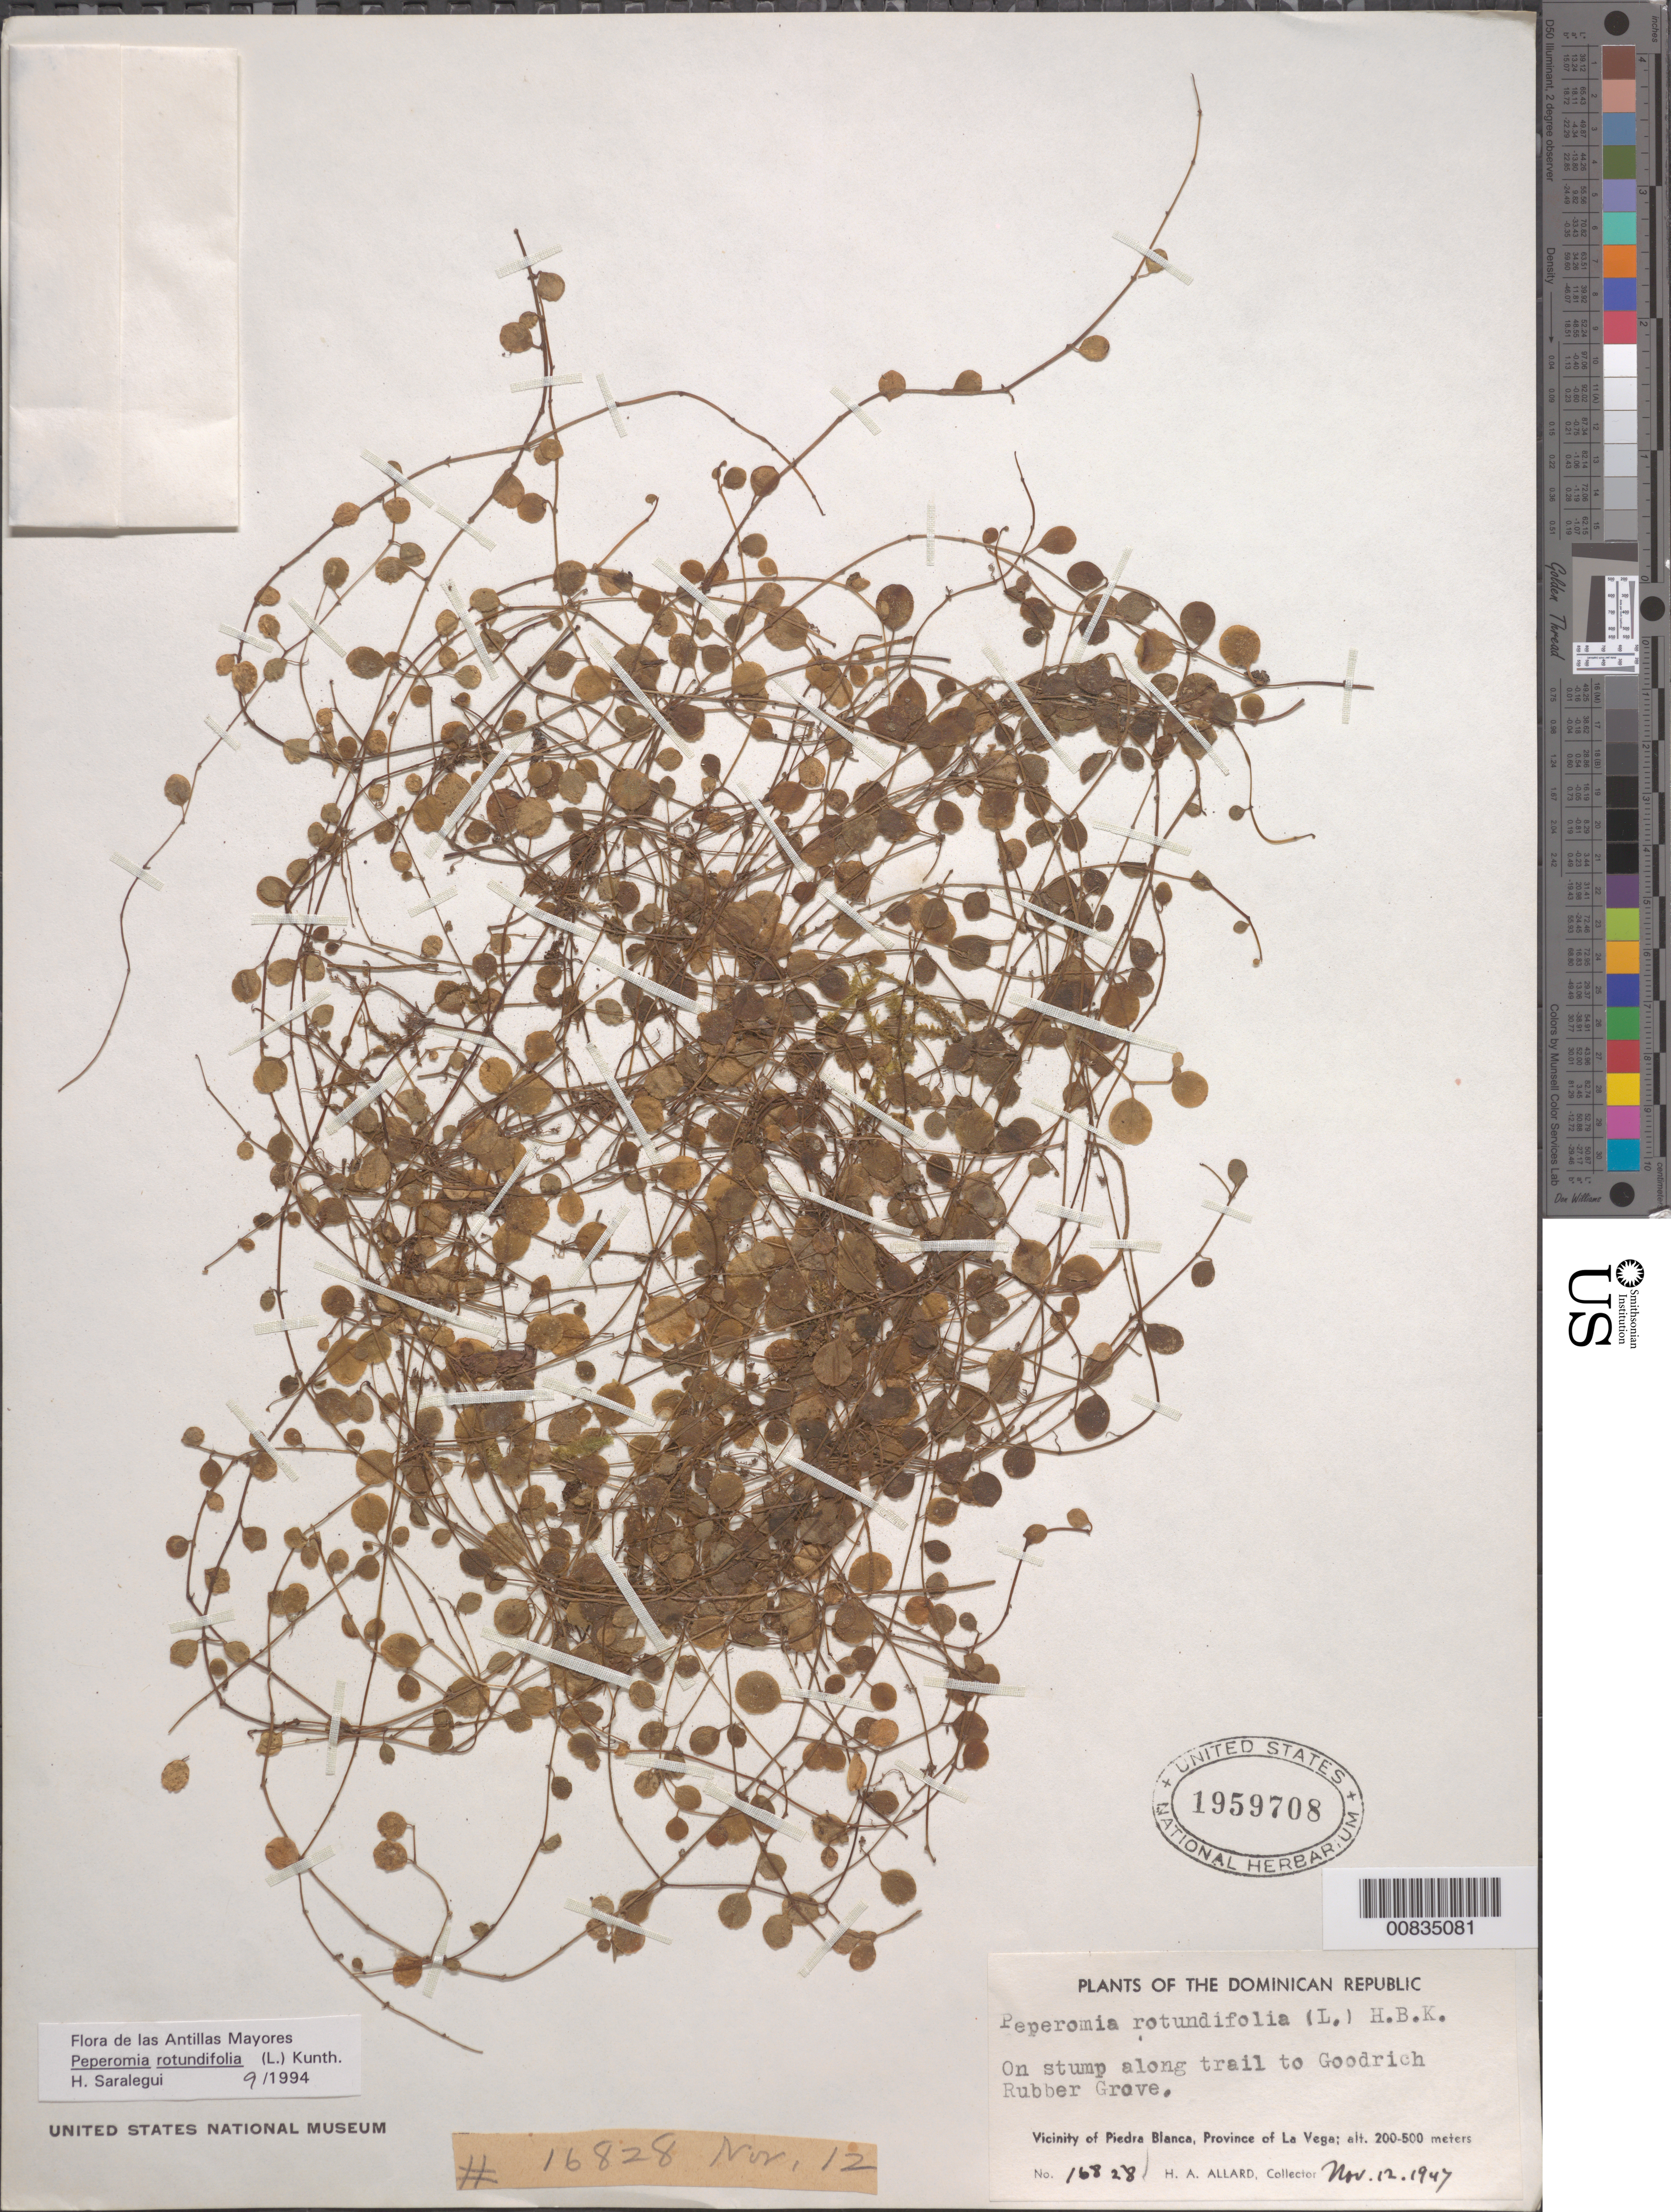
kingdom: Plantae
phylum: Tracheophyta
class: Magnoliopsida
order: Piperales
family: Piperaceae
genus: Peperomia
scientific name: Peperomia rotundifolia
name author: (L.) Kunth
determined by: Saralegui Boza, H., (HAJB), Jardin Botanico Nacional (Habana)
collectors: H. A. Allard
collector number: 16828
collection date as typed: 12 Nov 1947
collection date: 1947-11-12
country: Dominican Republic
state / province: La Vega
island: Hispaniola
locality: Vicinity of Piedra Blanca. Along trail to Goodrich Rubber Grove.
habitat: On stump along trail.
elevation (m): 200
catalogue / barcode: US 1959708